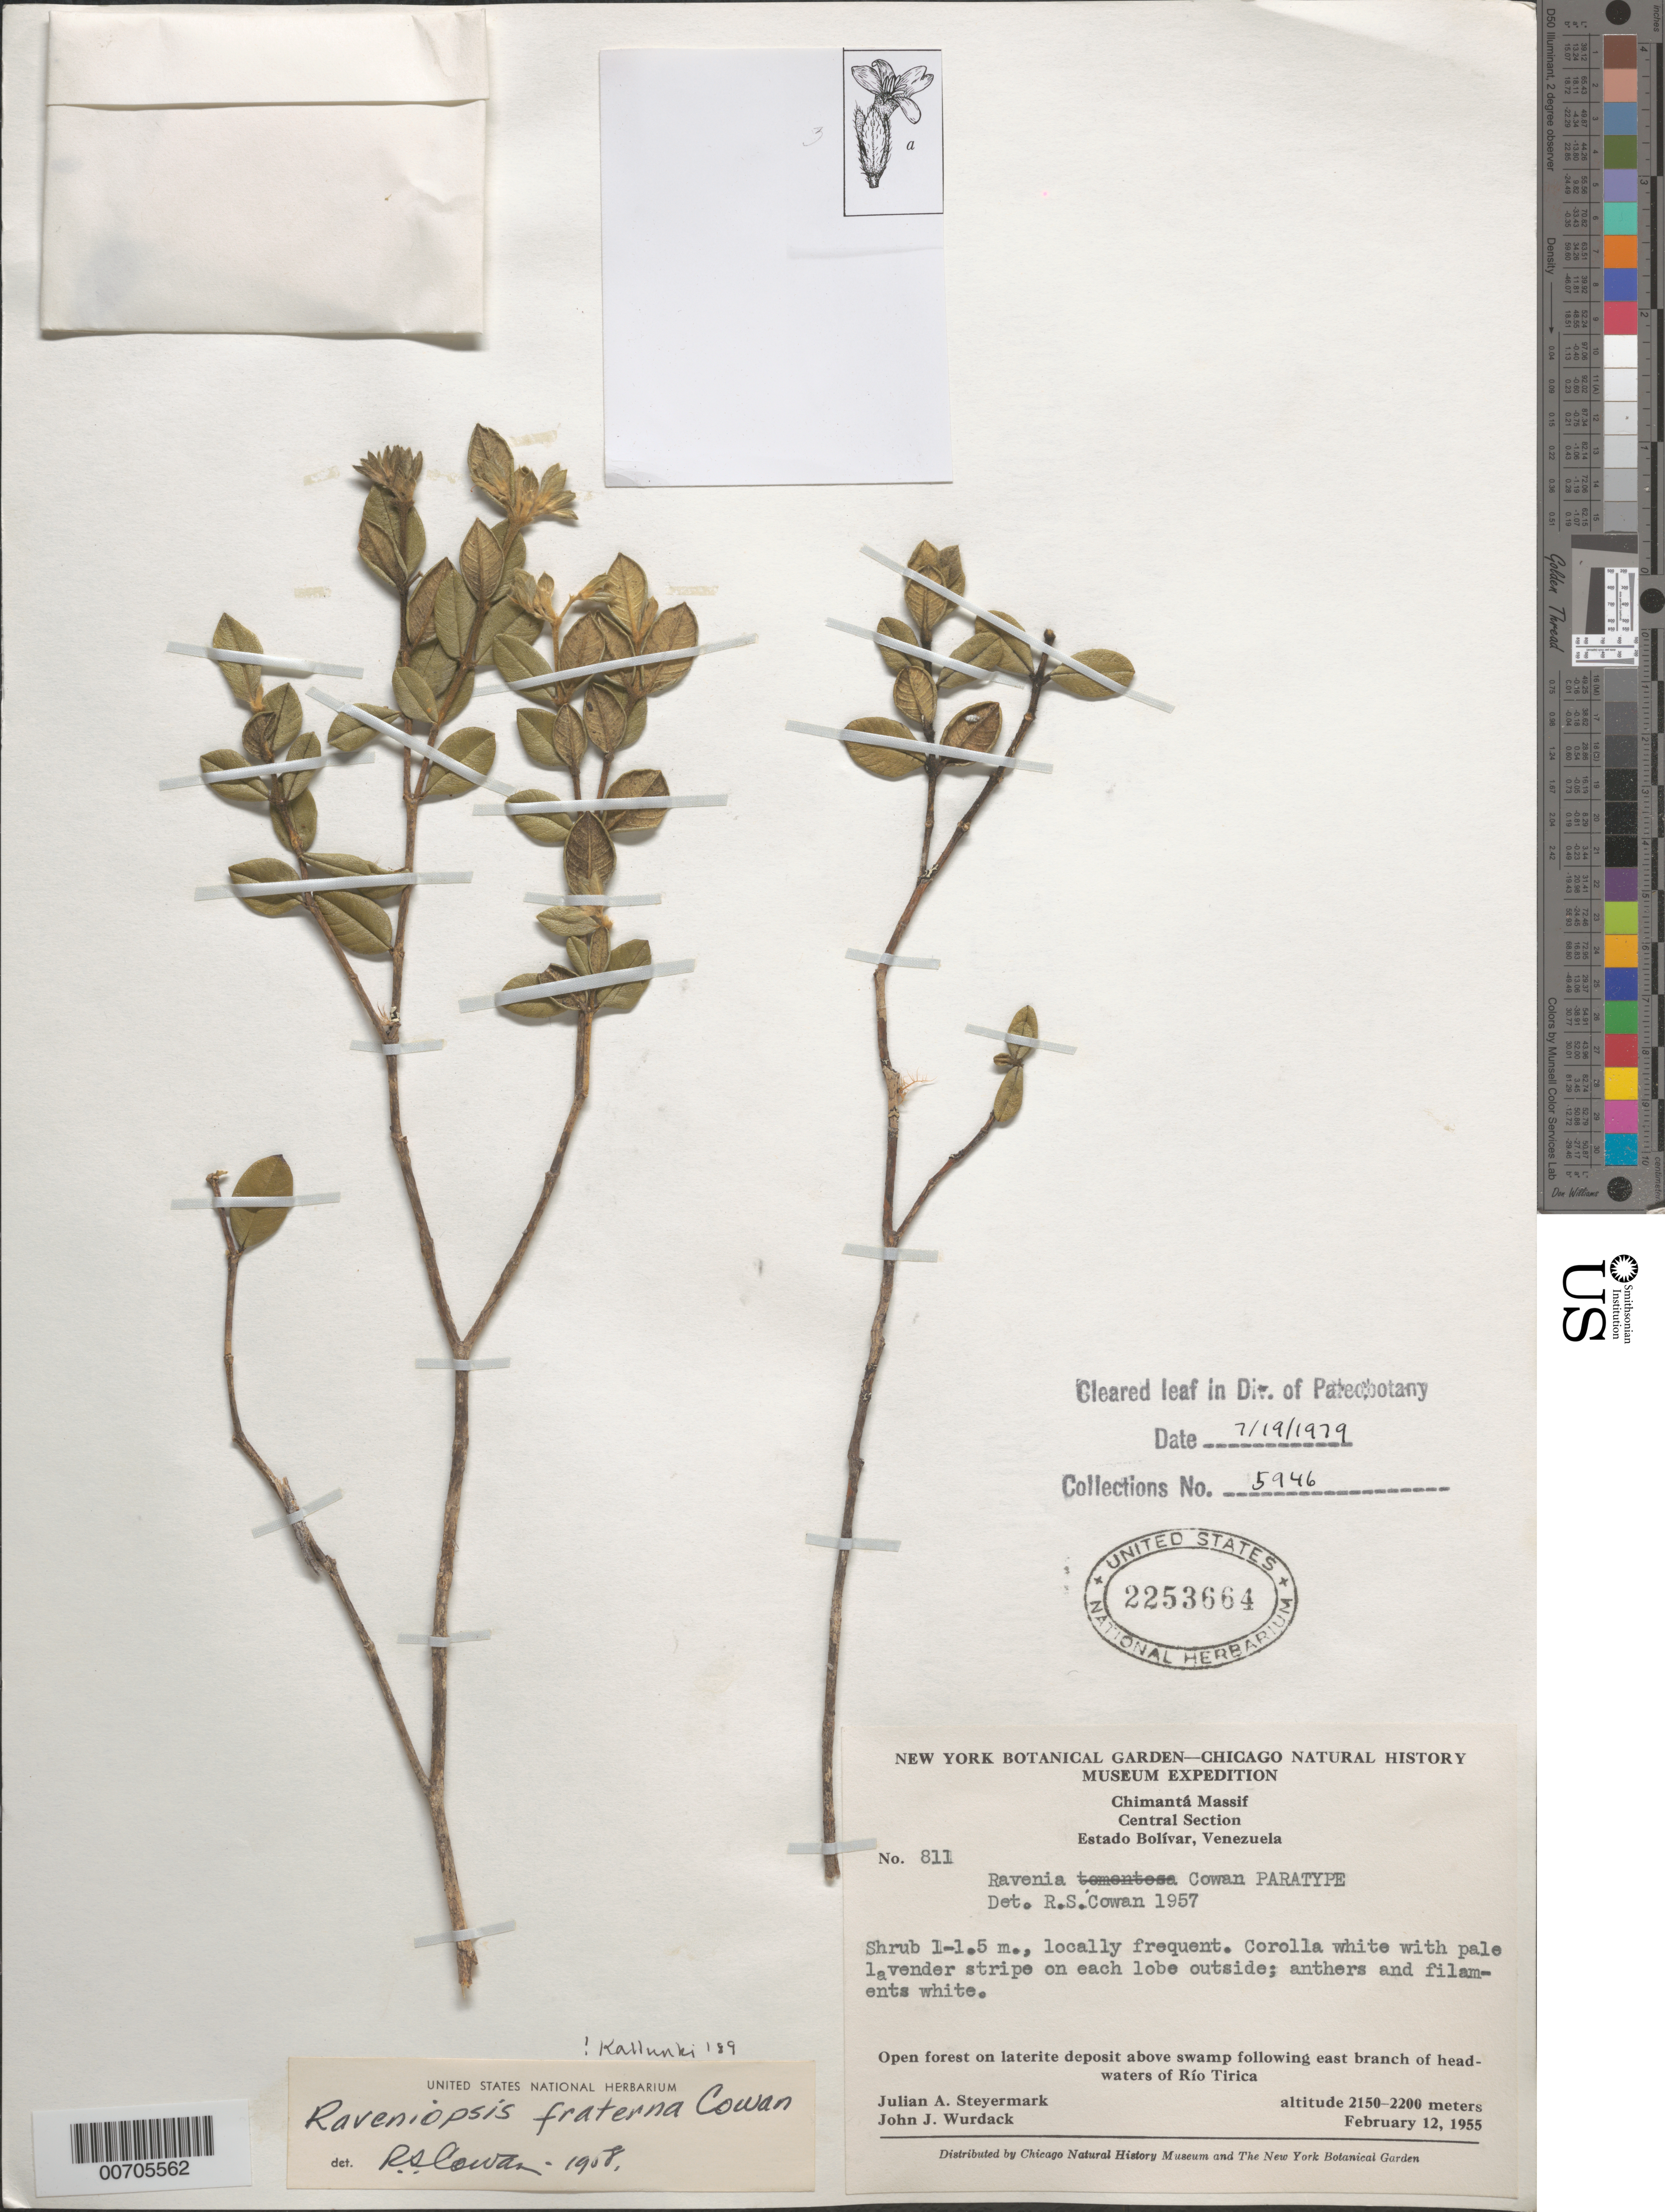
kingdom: Plantae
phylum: Tracheophyta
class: Magnoliopsida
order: Sapindales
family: Rutaceae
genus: Raveniopsis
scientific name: Raveniopsis fraterna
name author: R.S. Cowan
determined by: Kallunki, Jacquelyn A.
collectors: J. Steyermark & J. J. Wurdack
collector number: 55 811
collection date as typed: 12-Feb-55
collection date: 1955-02-12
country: Venezuela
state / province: Bolívar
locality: Chimantá Massif, central section, along east branch of headwaters of Río Tirica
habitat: Open forest on laterite deposit above swamp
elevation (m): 2150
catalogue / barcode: US 2253664